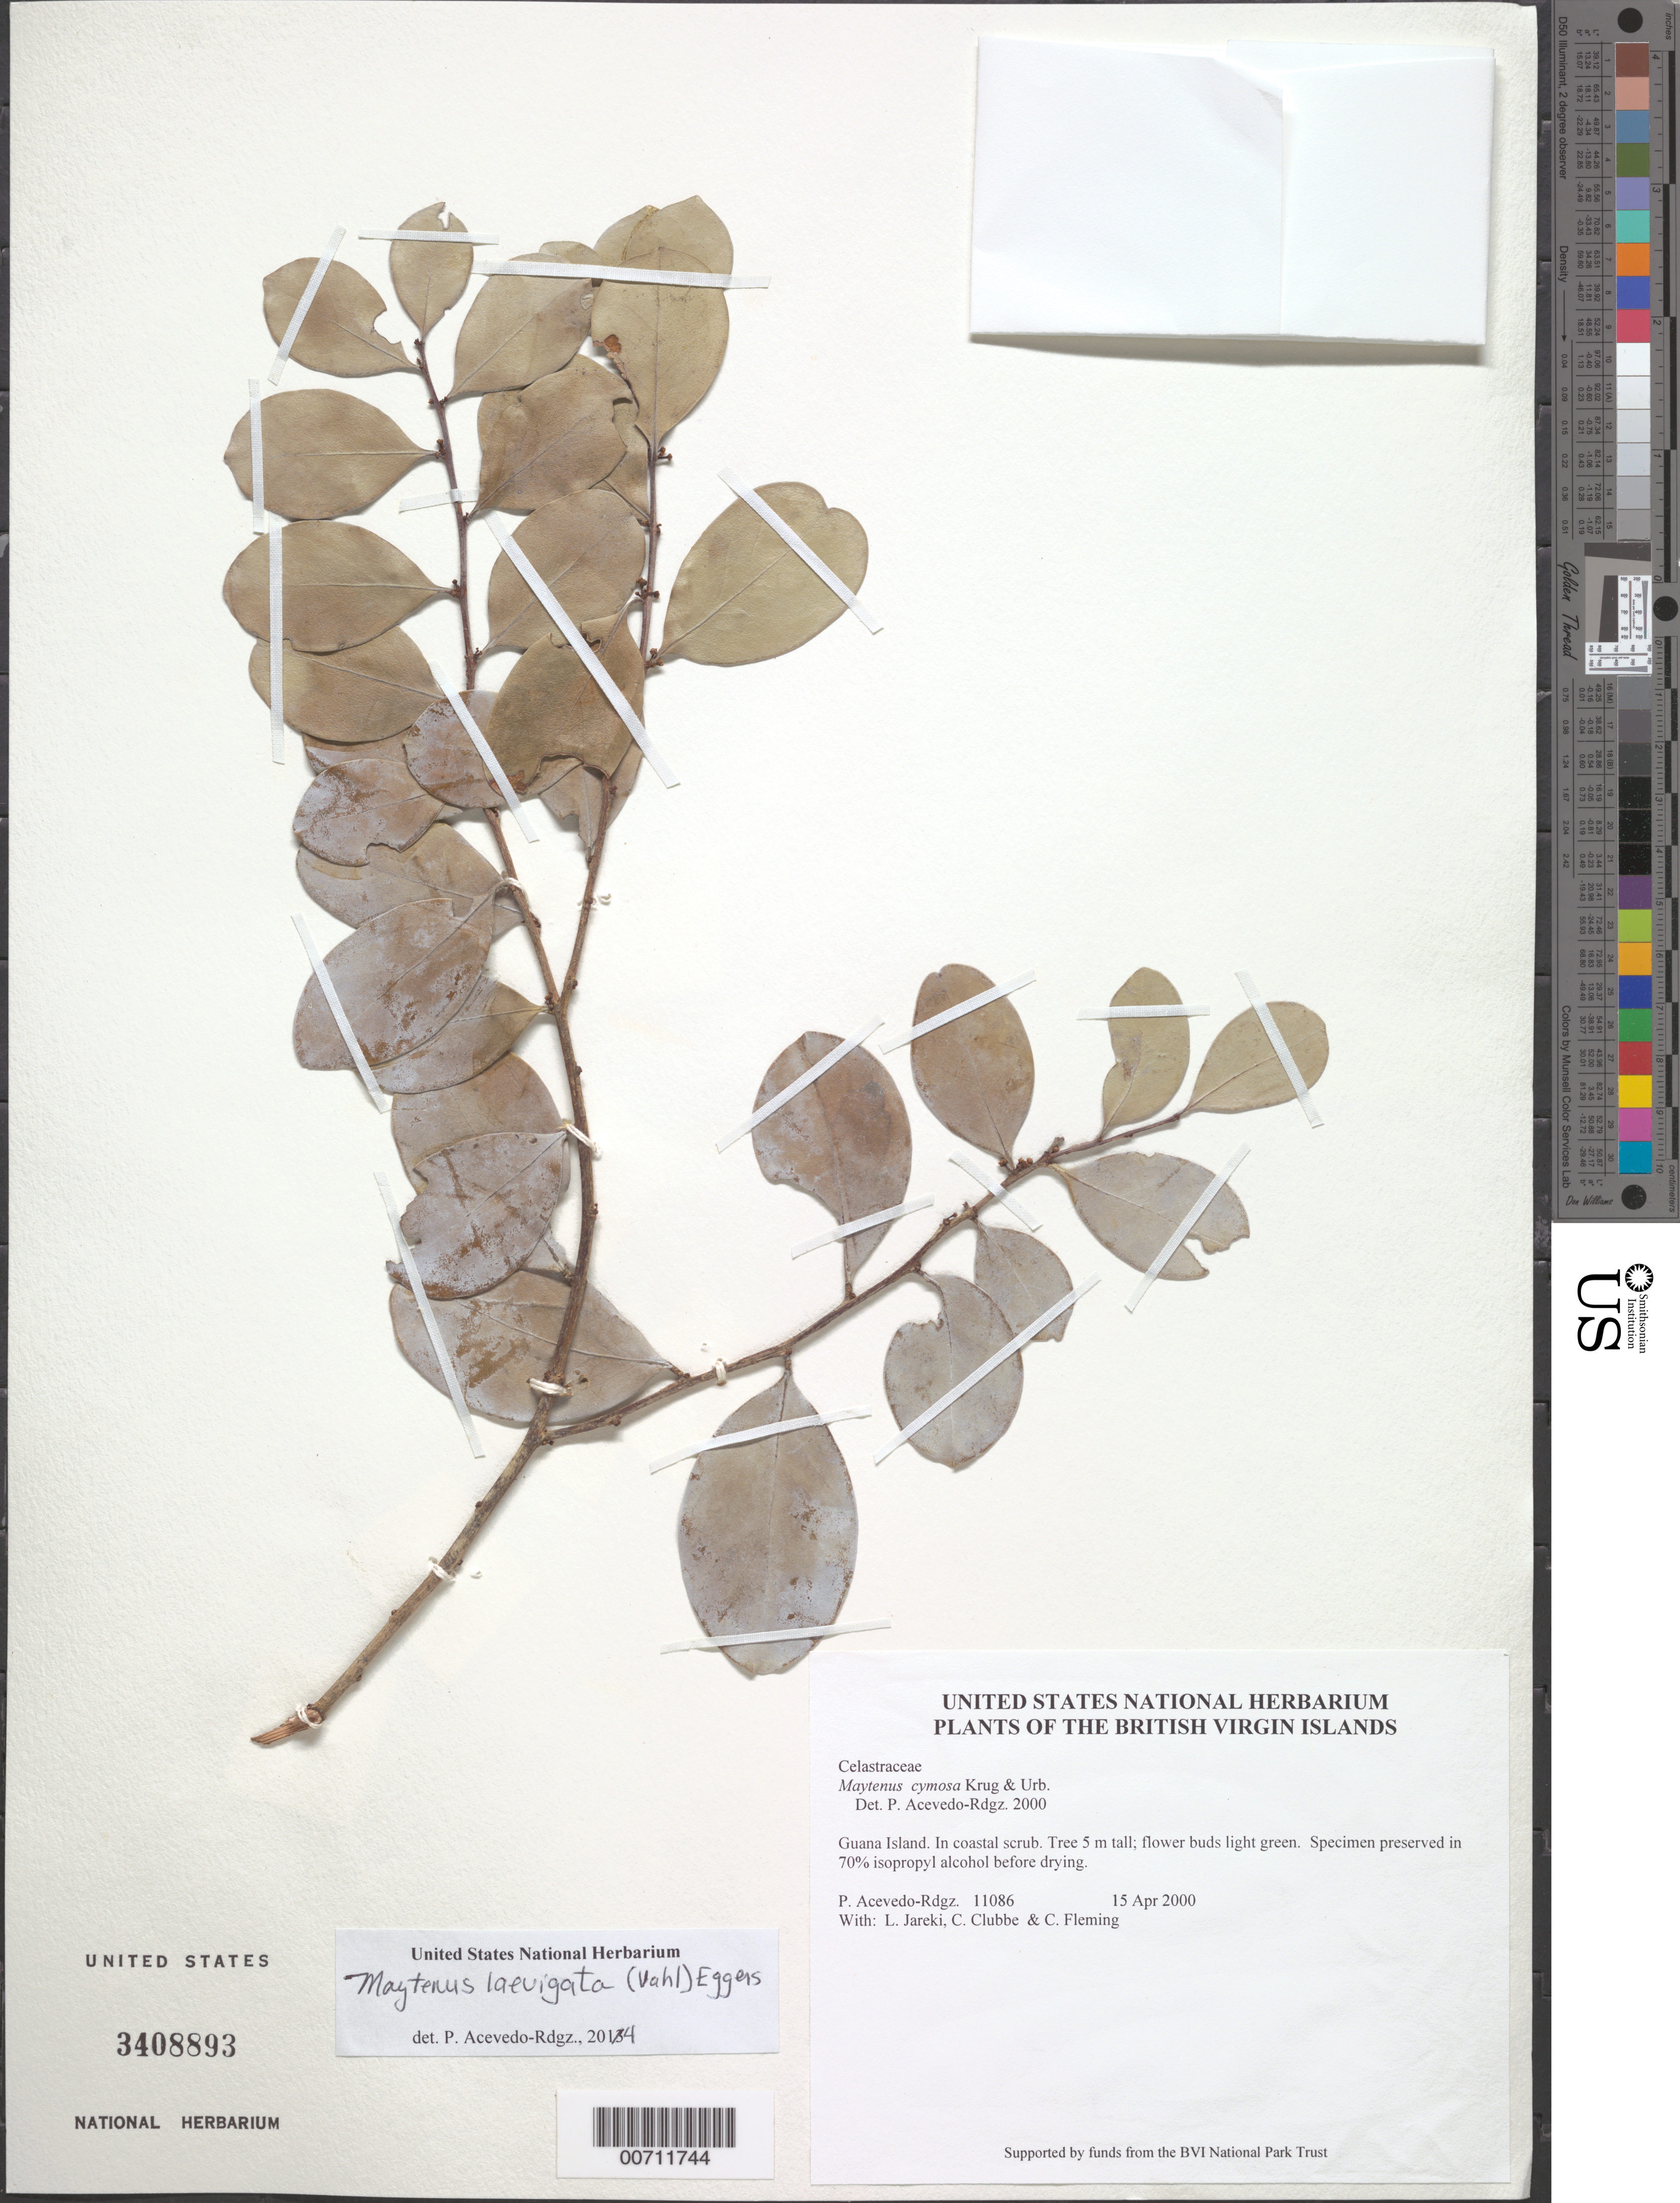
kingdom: Plantae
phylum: Tracheophyta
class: Magnoliopsida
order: Celastrales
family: Celastraceae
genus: Maytenus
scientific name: Maytenus laevigatus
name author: (Vahl) Griseb. ex Eggers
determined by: Acevedo-Rodríguez, P., (BOT), Smithsonian Institution - National Museum of Natural History (UNITED STATES)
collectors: P. Acevedo-Rodr., L. Jareki, C. Clubbe & C. Fleming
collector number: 11086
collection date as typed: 15 Apr 2000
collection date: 2000-04-15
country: British Virgin Islands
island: Guana Island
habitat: In coastal scrub.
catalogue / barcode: US 3408893